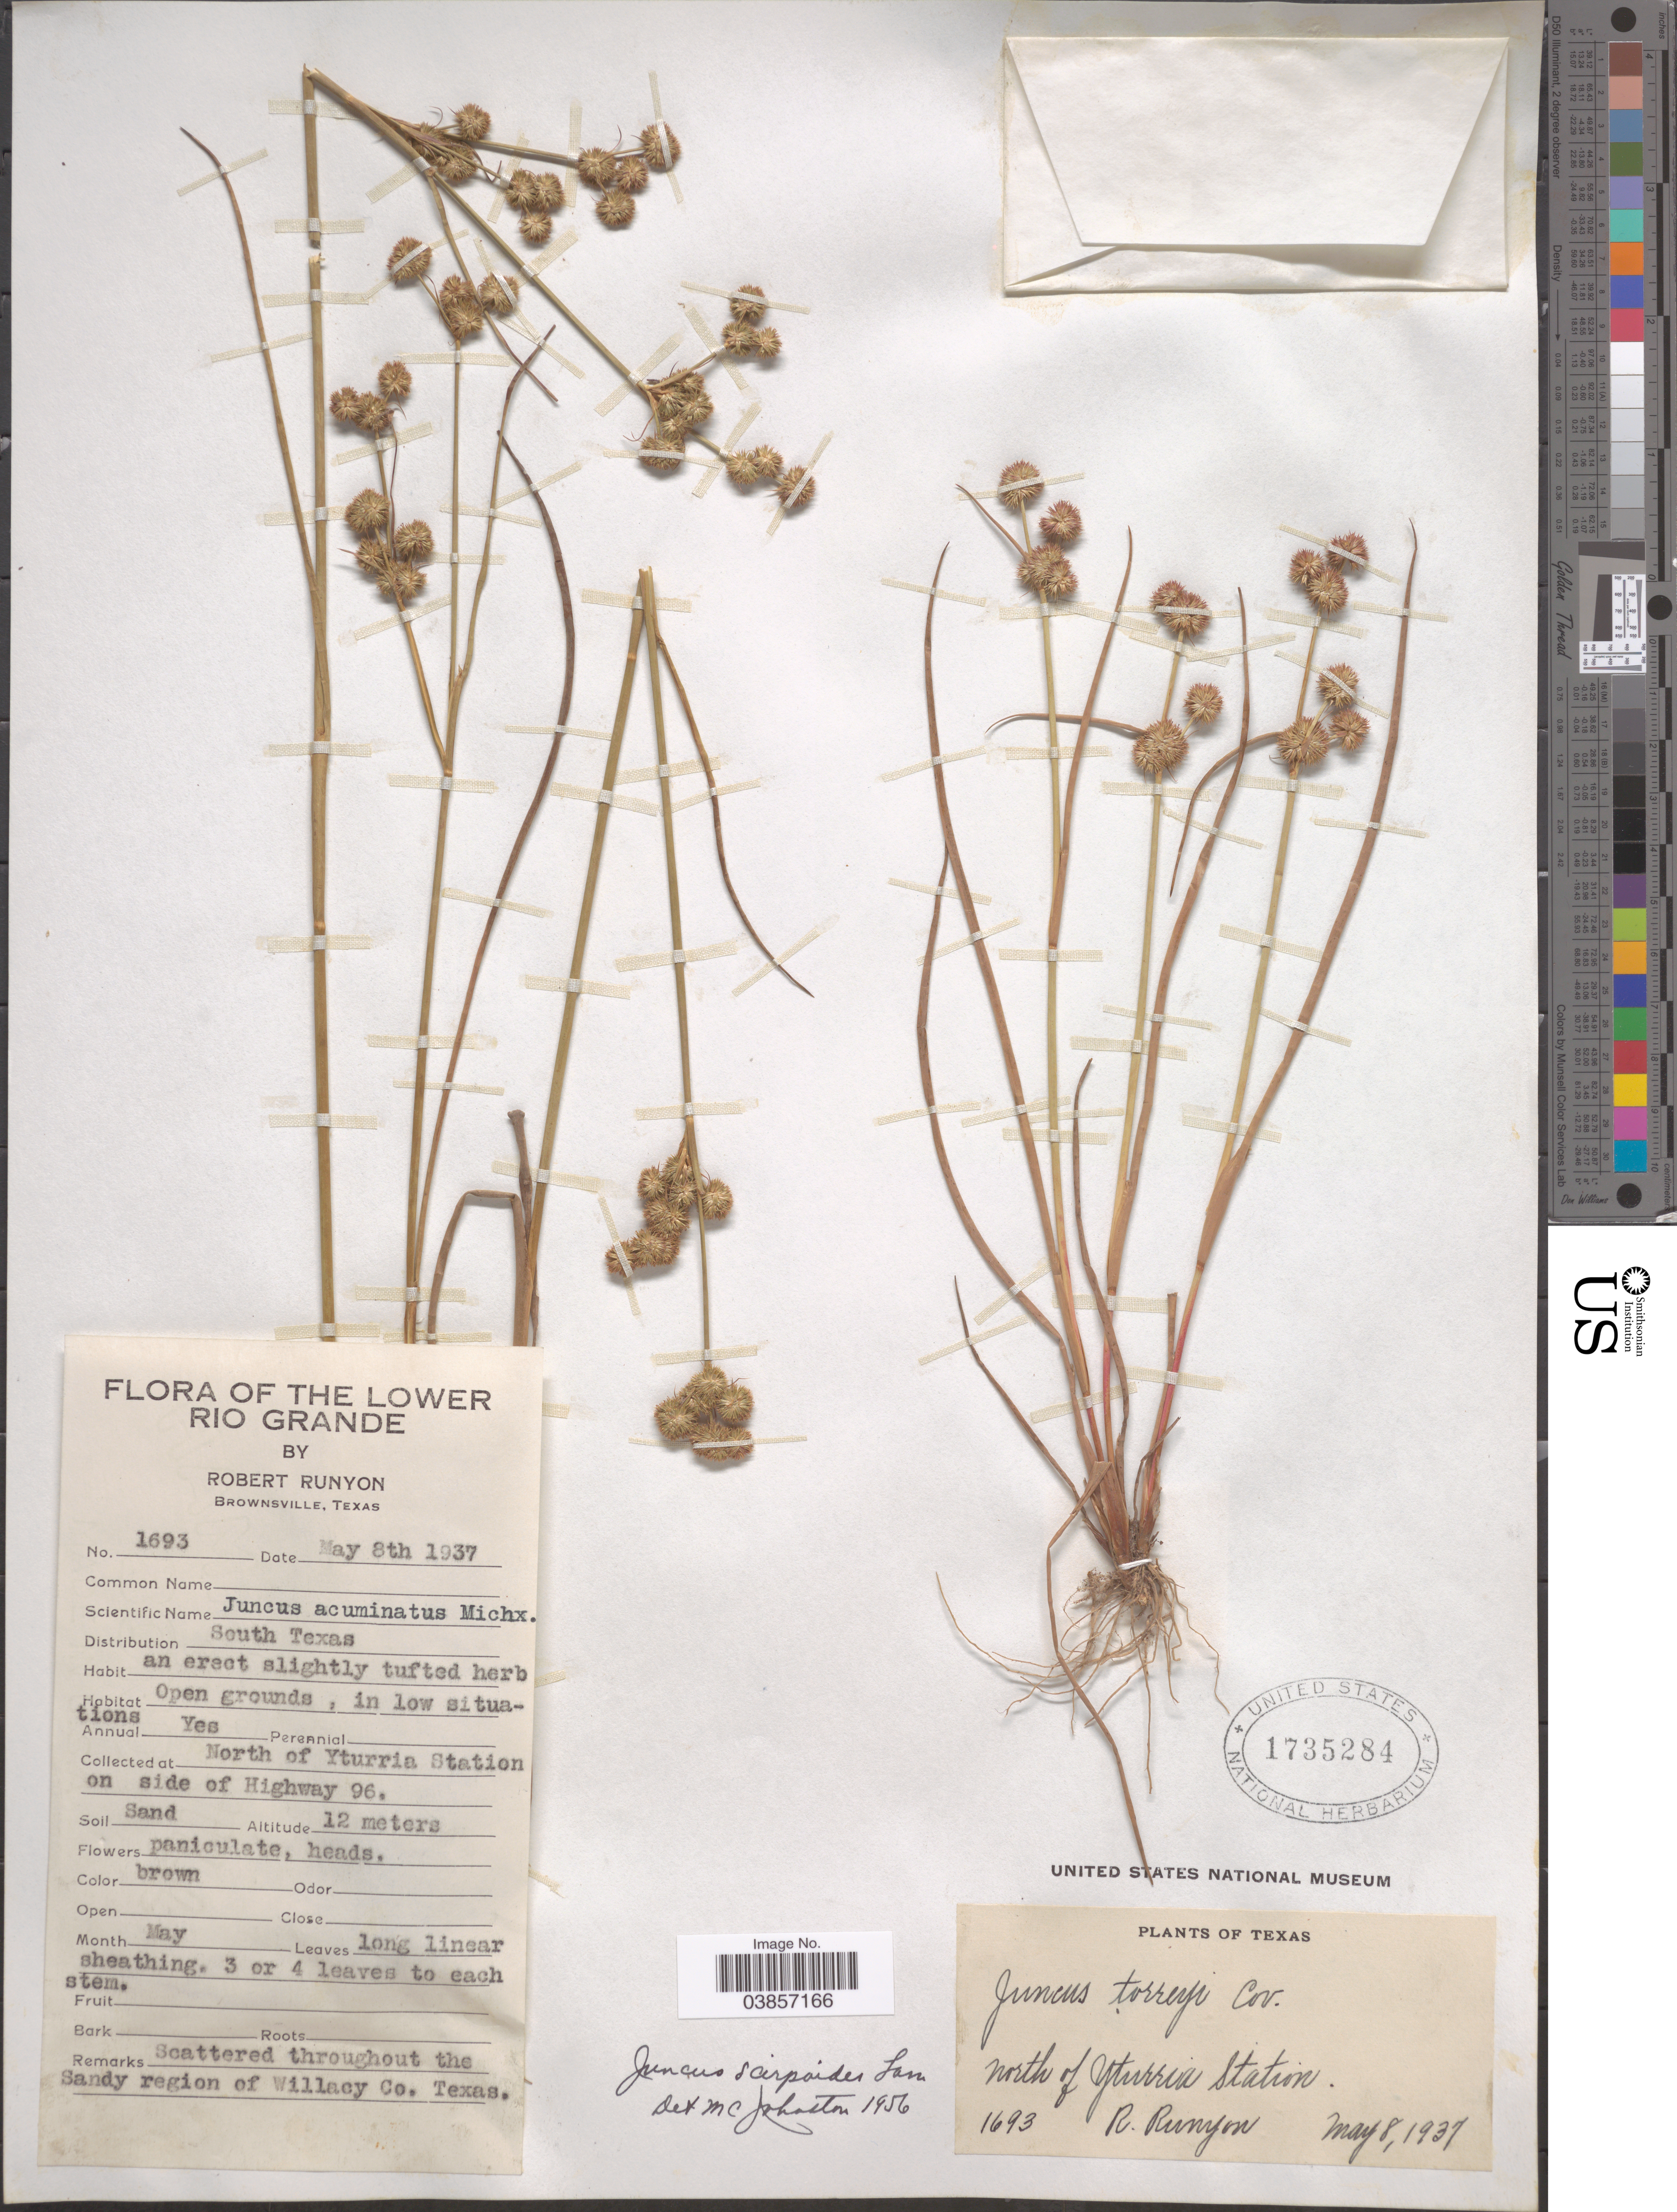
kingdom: Plantae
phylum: Tracheophyta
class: Liliopsida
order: Poales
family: Juncaceae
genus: Juncus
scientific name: Juncus scirpoides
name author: Lam.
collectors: R. Runyon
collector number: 1693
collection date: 1937-05-08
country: United States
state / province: Texas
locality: Lower Rio Grande. South Texas. North of Yturria Station on side of Highway 96.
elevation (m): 12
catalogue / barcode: US 1735284